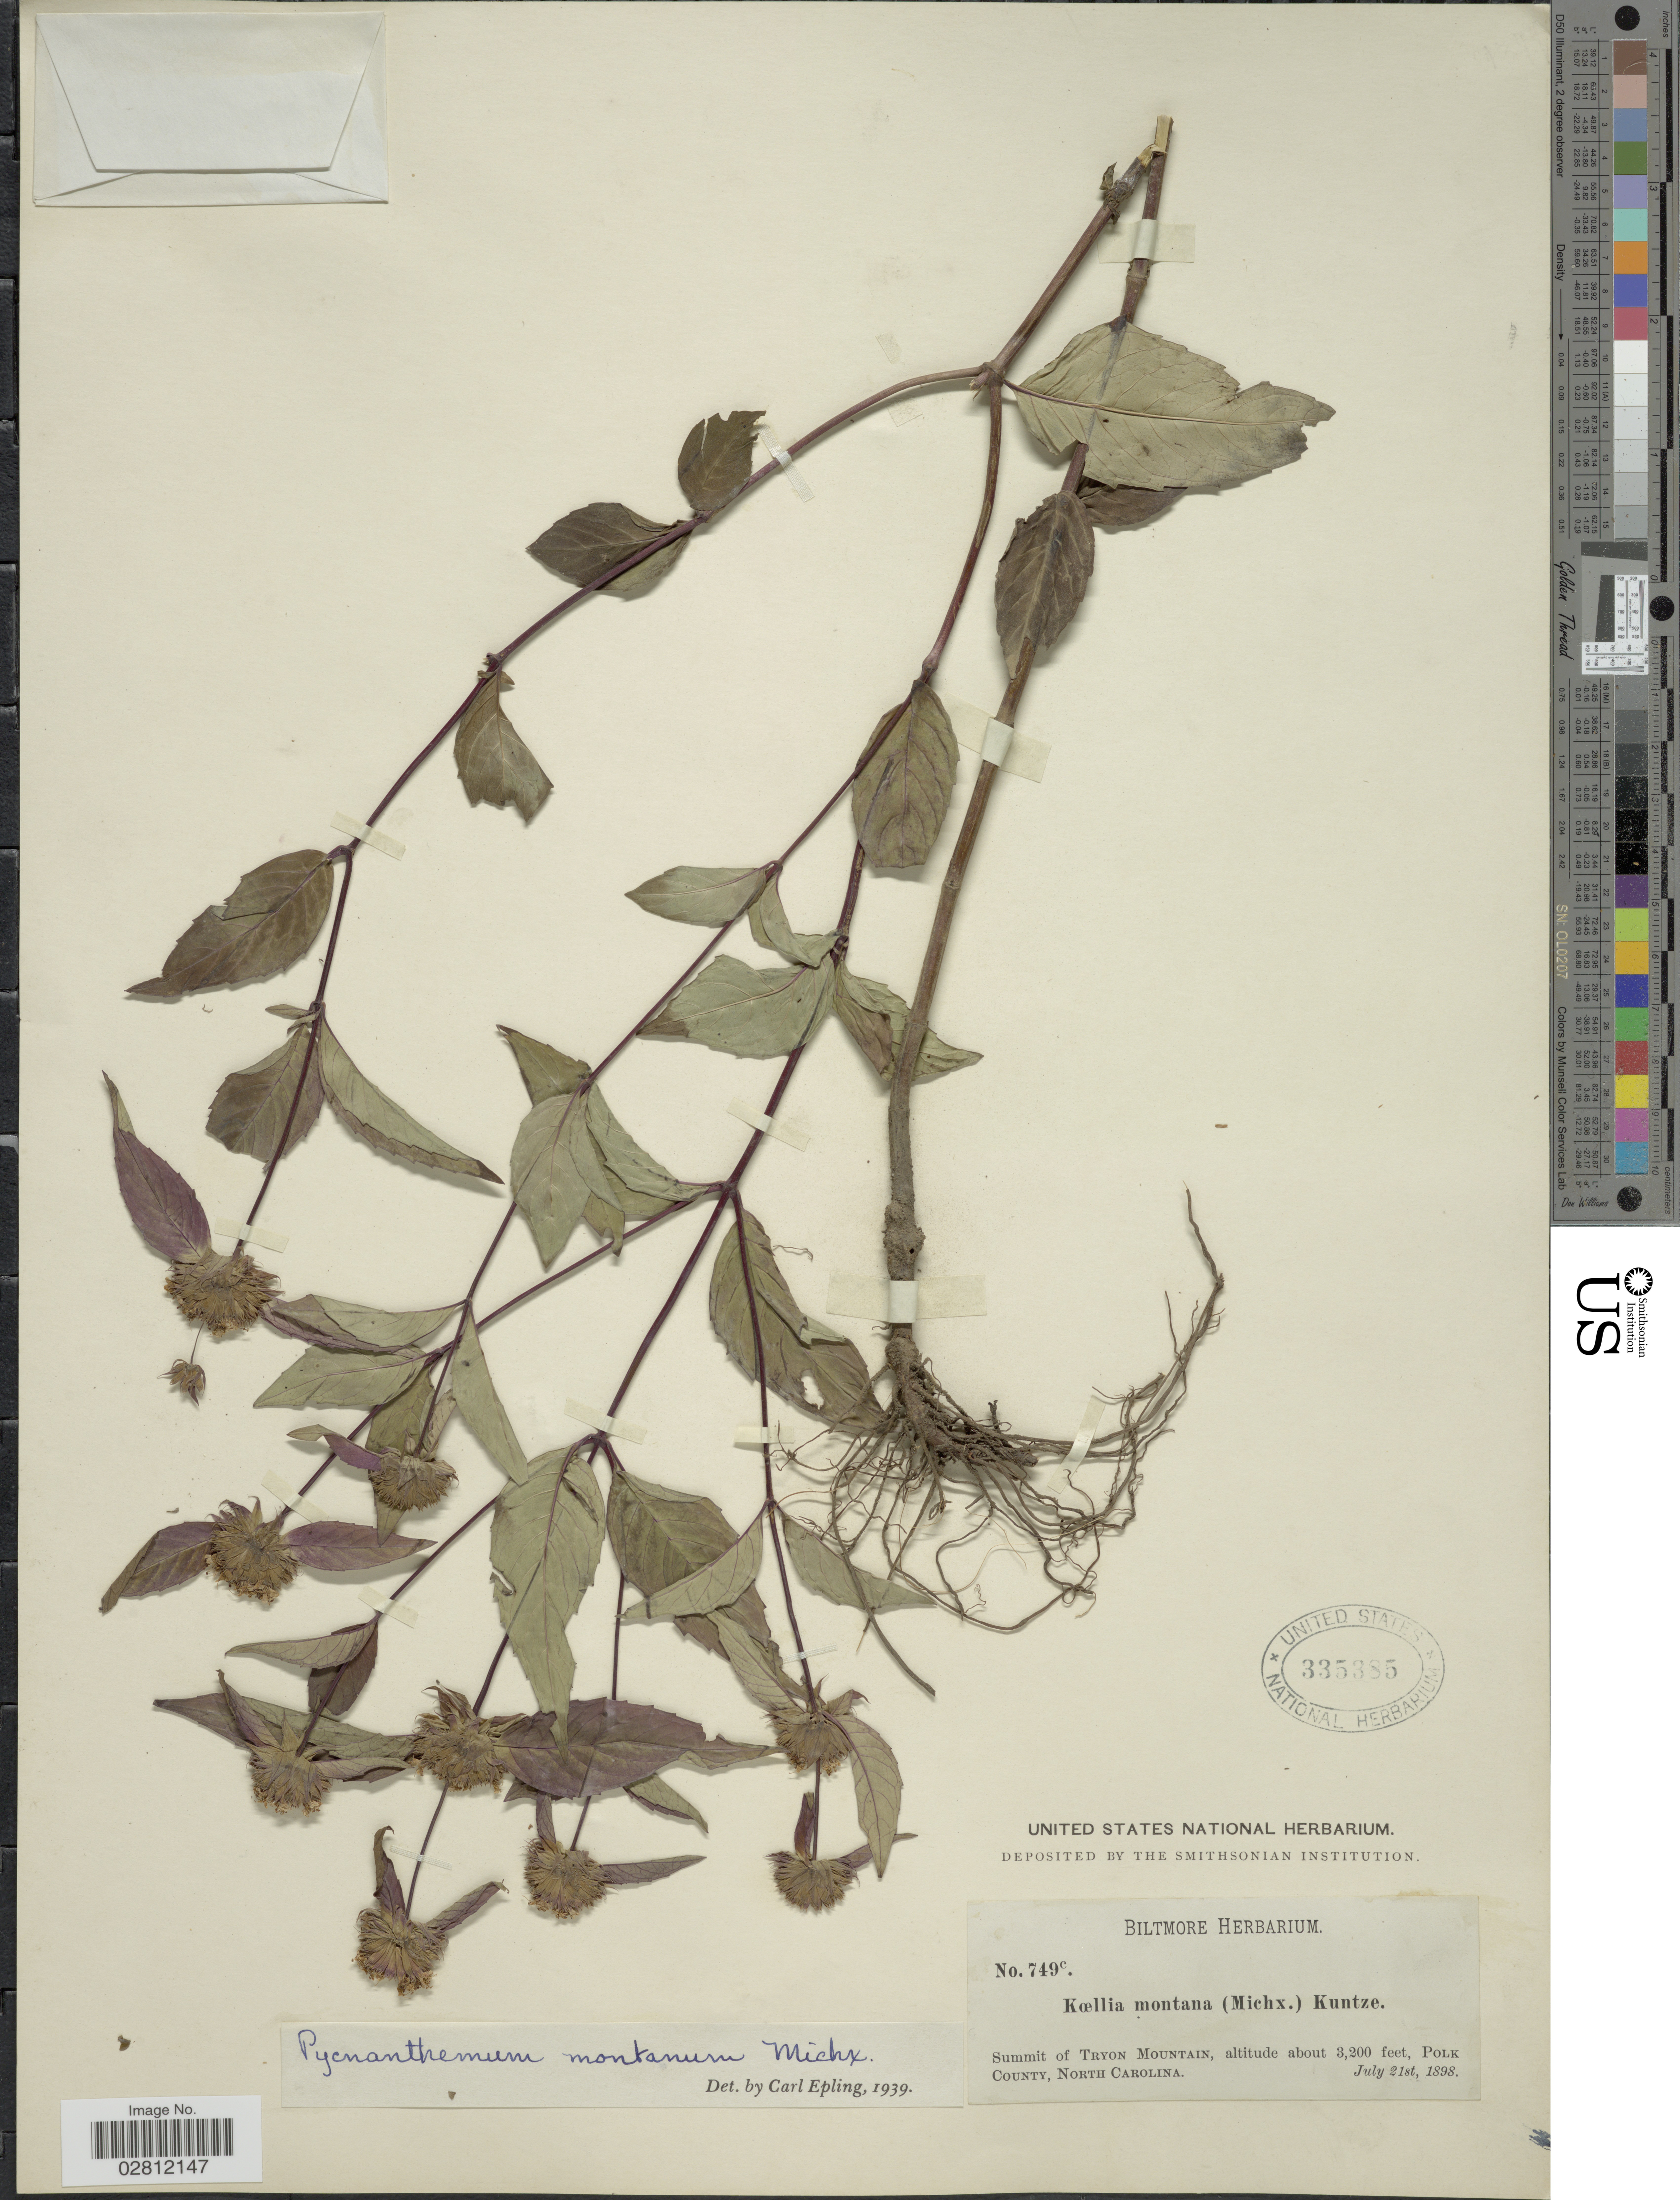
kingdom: Plantae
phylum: Tracheophyta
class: Magnoliopsida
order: Lamiales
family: Lamiaceae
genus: Pycnanthemum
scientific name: Pycnanthemum montanum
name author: Michx.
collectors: ex herb. Biltmore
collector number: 749c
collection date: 1898-07-21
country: United States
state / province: North Carolina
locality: Summit of Tryon Mountain, Polk County.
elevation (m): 975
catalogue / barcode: US 335385